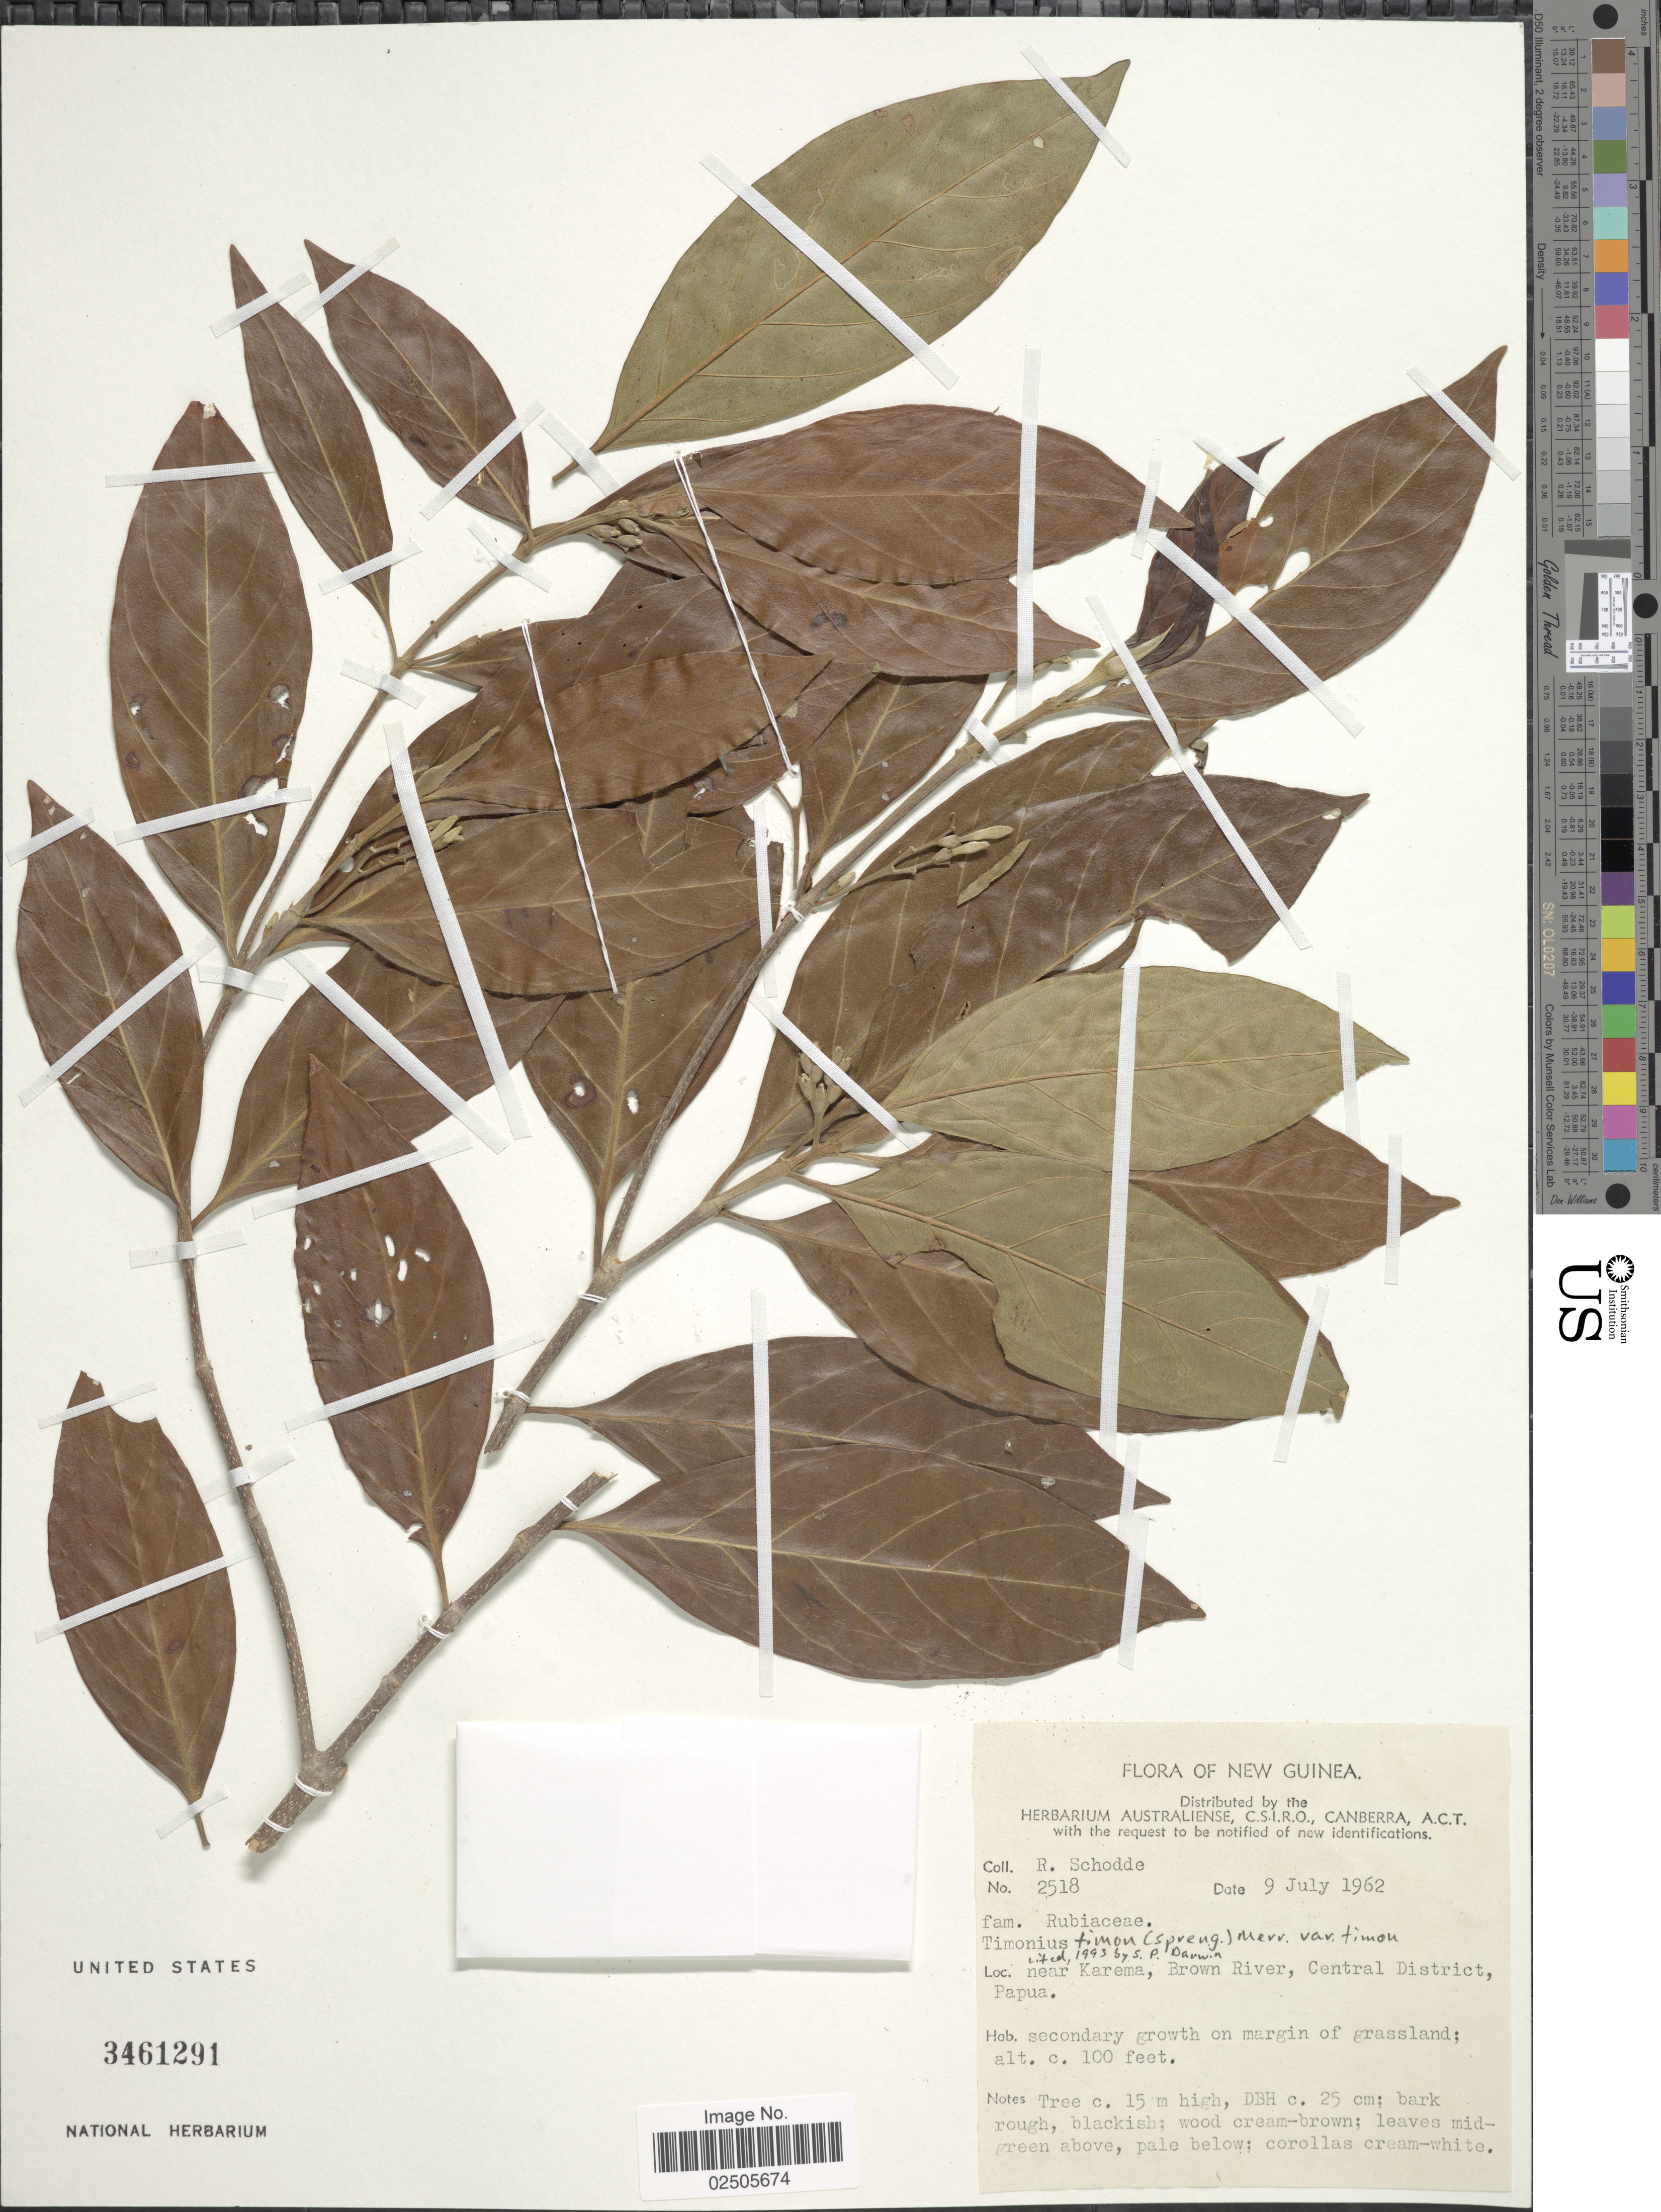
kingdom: Plantae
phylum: Tracheophyta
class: Magnoliopsida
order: Gentianales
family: Rubiaceae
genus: Timonius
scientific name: Timonius timon var. timon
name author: (Spreng.) Merr.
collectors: R. Schodde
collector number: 2518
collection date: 1962-07-09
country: Papua New Guinea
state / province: Central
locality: New Guinea, near Karema, Brown River, Central District, Papua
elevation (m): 30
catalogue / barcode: US 3461291